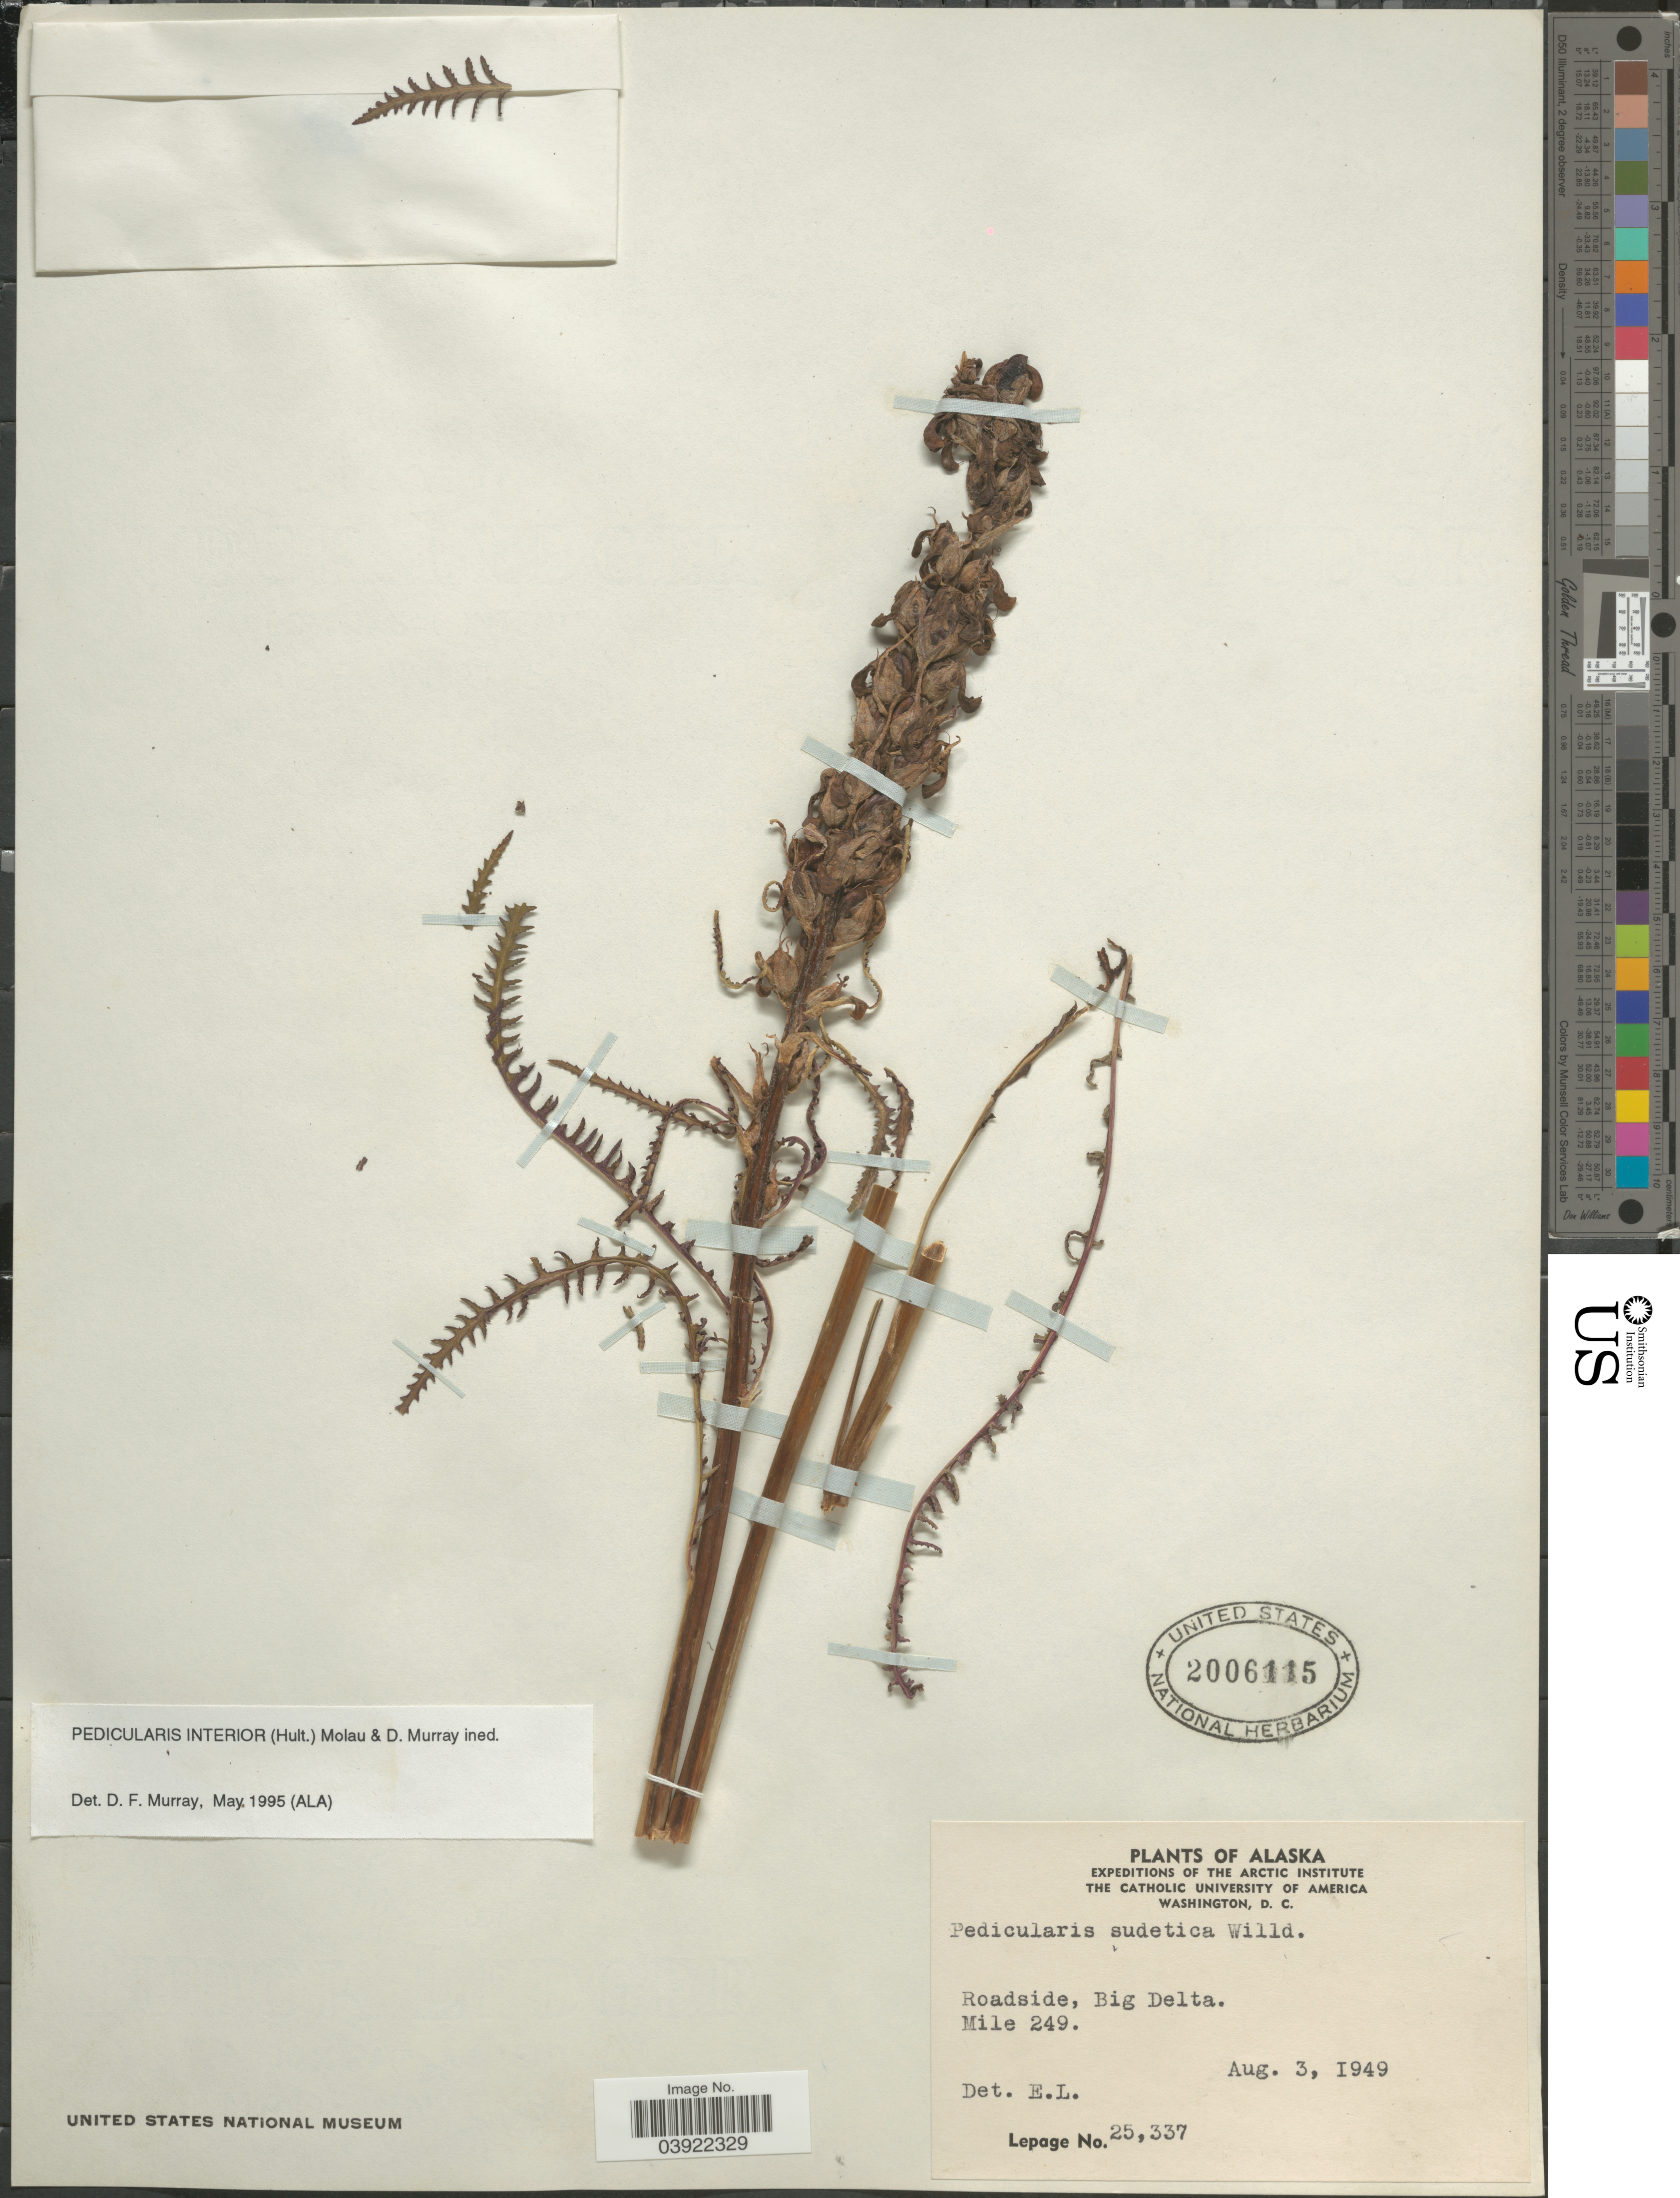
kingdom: Plantae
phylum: Tracheophyta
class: Magnoliopsida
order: Lamiales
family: Orobanchaceae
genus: Pedicularis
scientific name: Pedicularis interior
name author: (Hultén) Molau & D.F. Murray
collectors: -. LePage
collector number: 25337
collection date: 1949-08-03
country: United States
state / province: Alaska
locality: Roadside, Big Delta. Mile 249.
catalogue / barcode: US 2006115